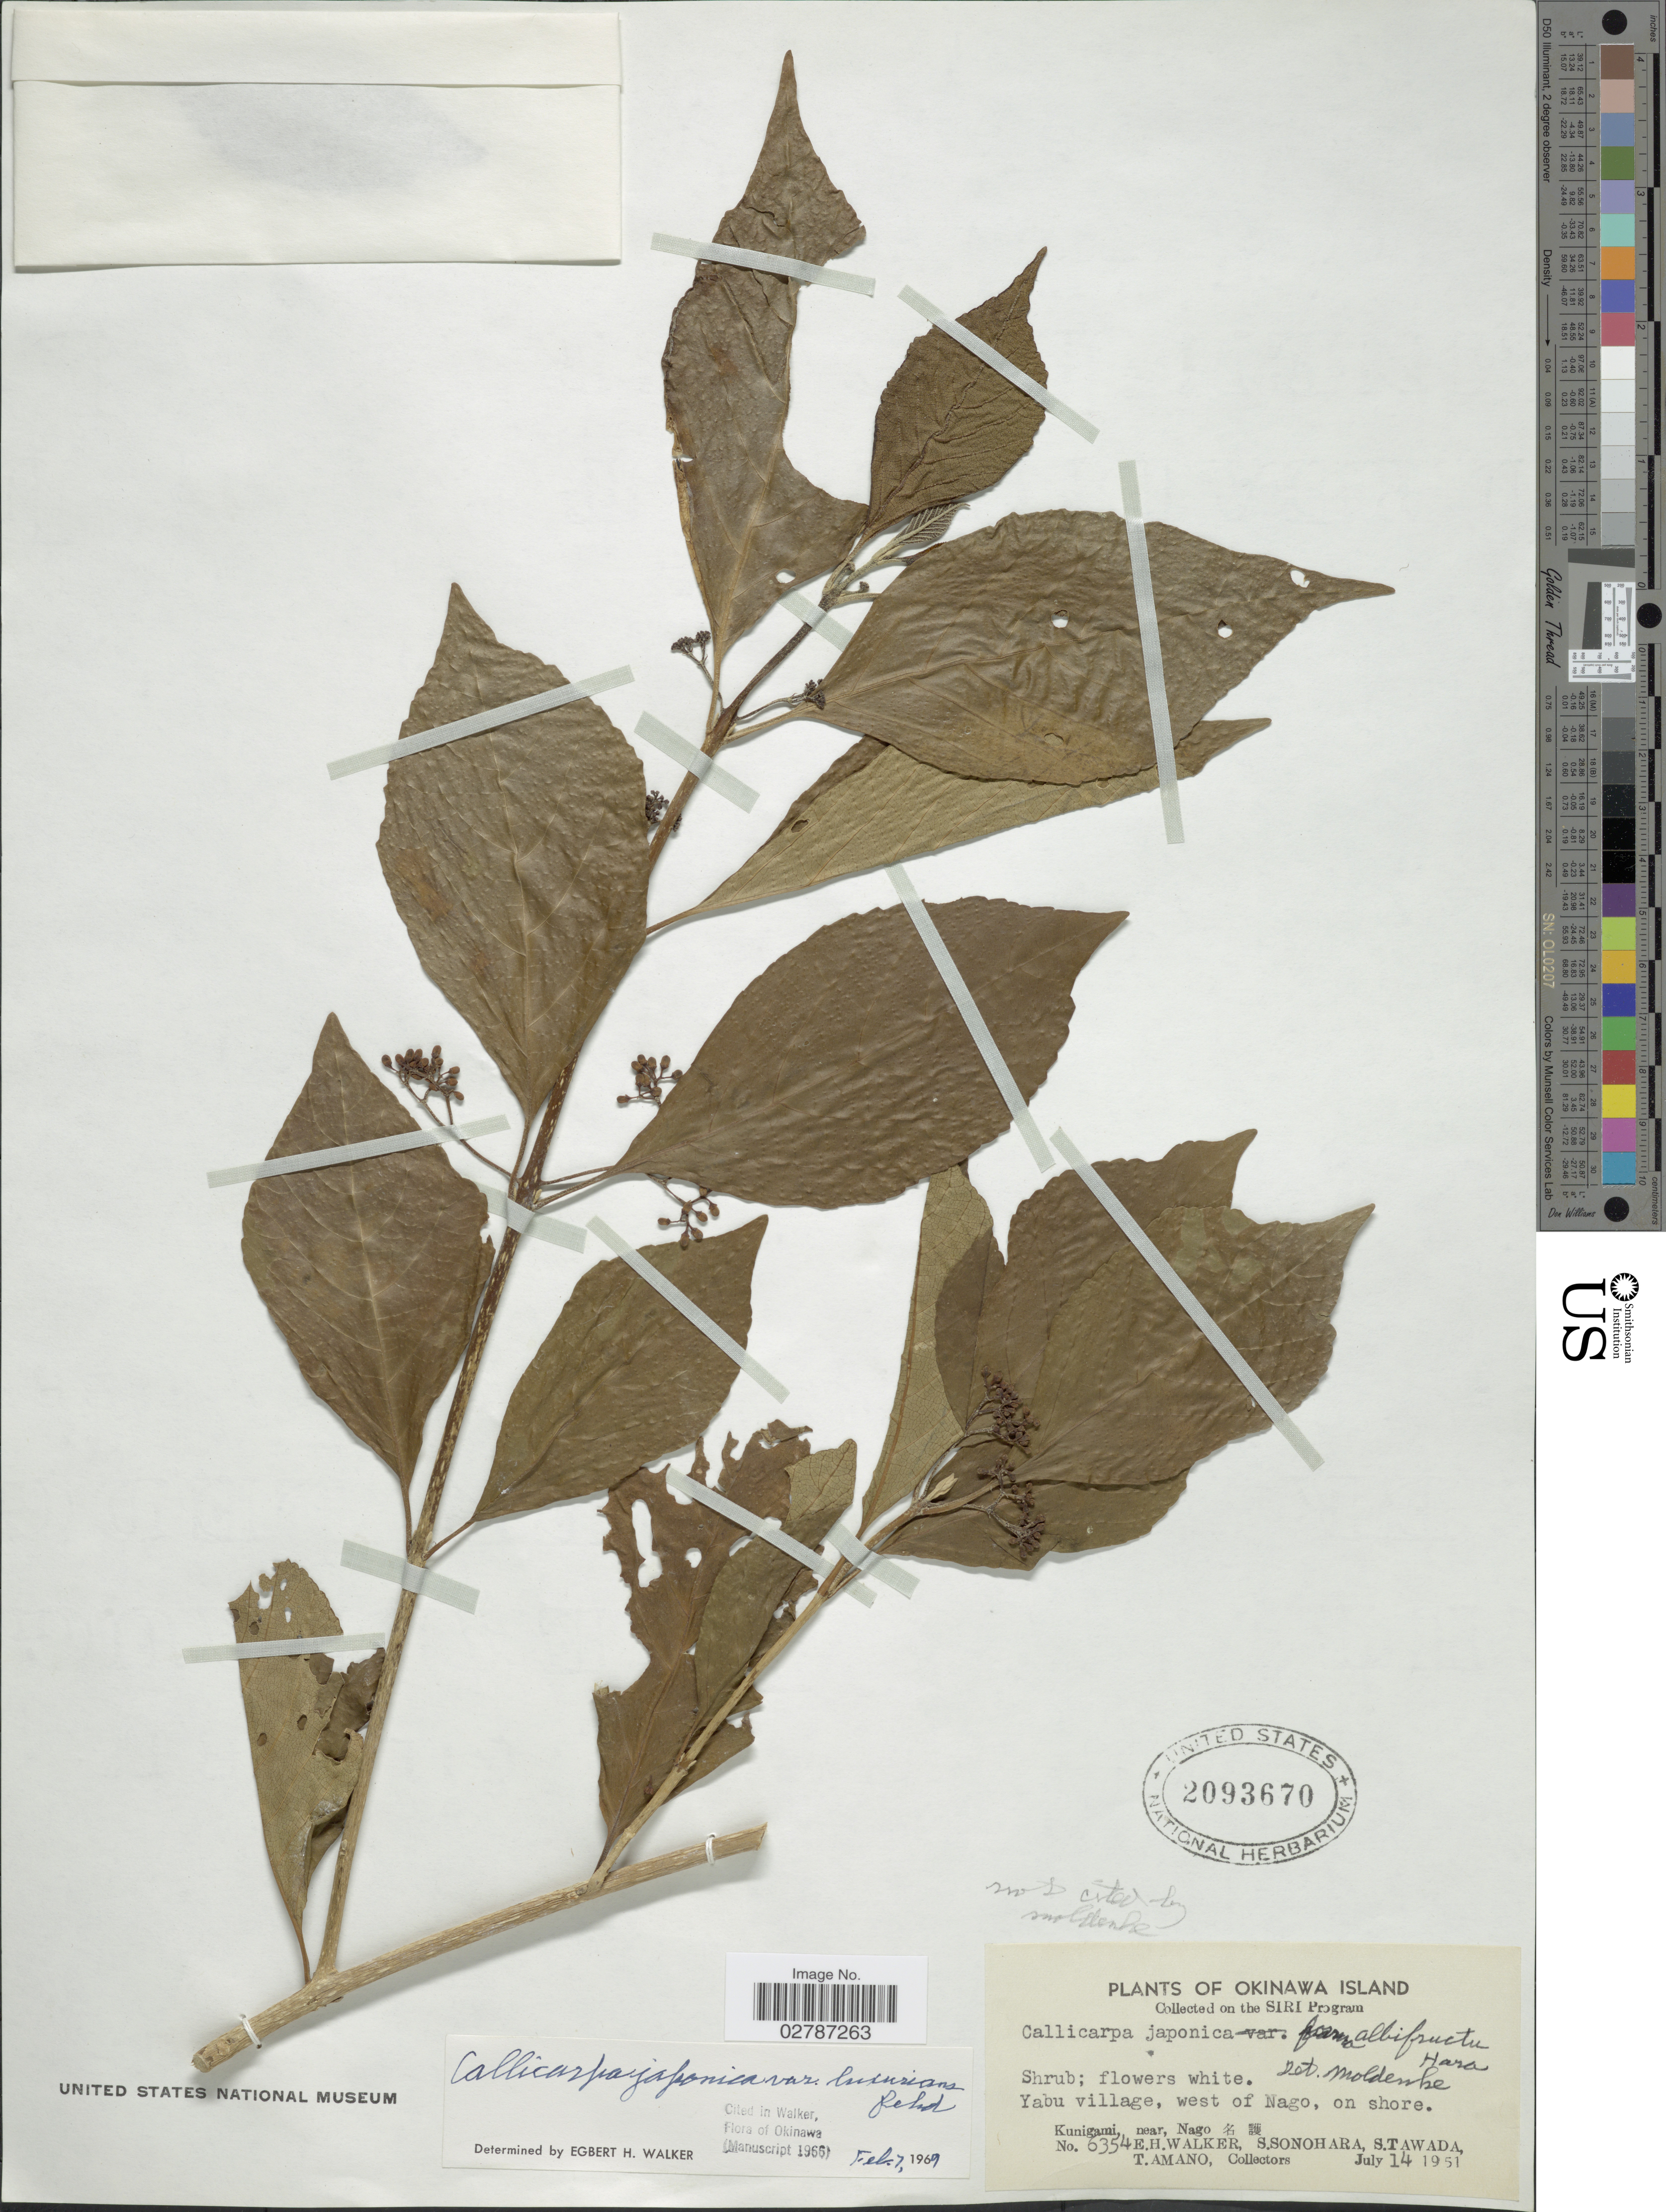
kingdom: Plantae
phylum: Tracheophyta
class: Magnoliopsida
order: Lamiales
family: Lamiaceae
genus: Callicarpa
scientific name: Callicarpa japonica var. luxurians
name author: Rehder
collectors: E. H. Walker, S. Sonohara, S. Tawada & T. Amano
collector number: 6354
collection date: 1951-07-14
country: Japan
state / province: Okinawa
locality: Okinawa Island. Siri Program. Yabu village, west of Nago, on shore. Kunigami, near Nago X.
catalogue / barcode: US 2093670